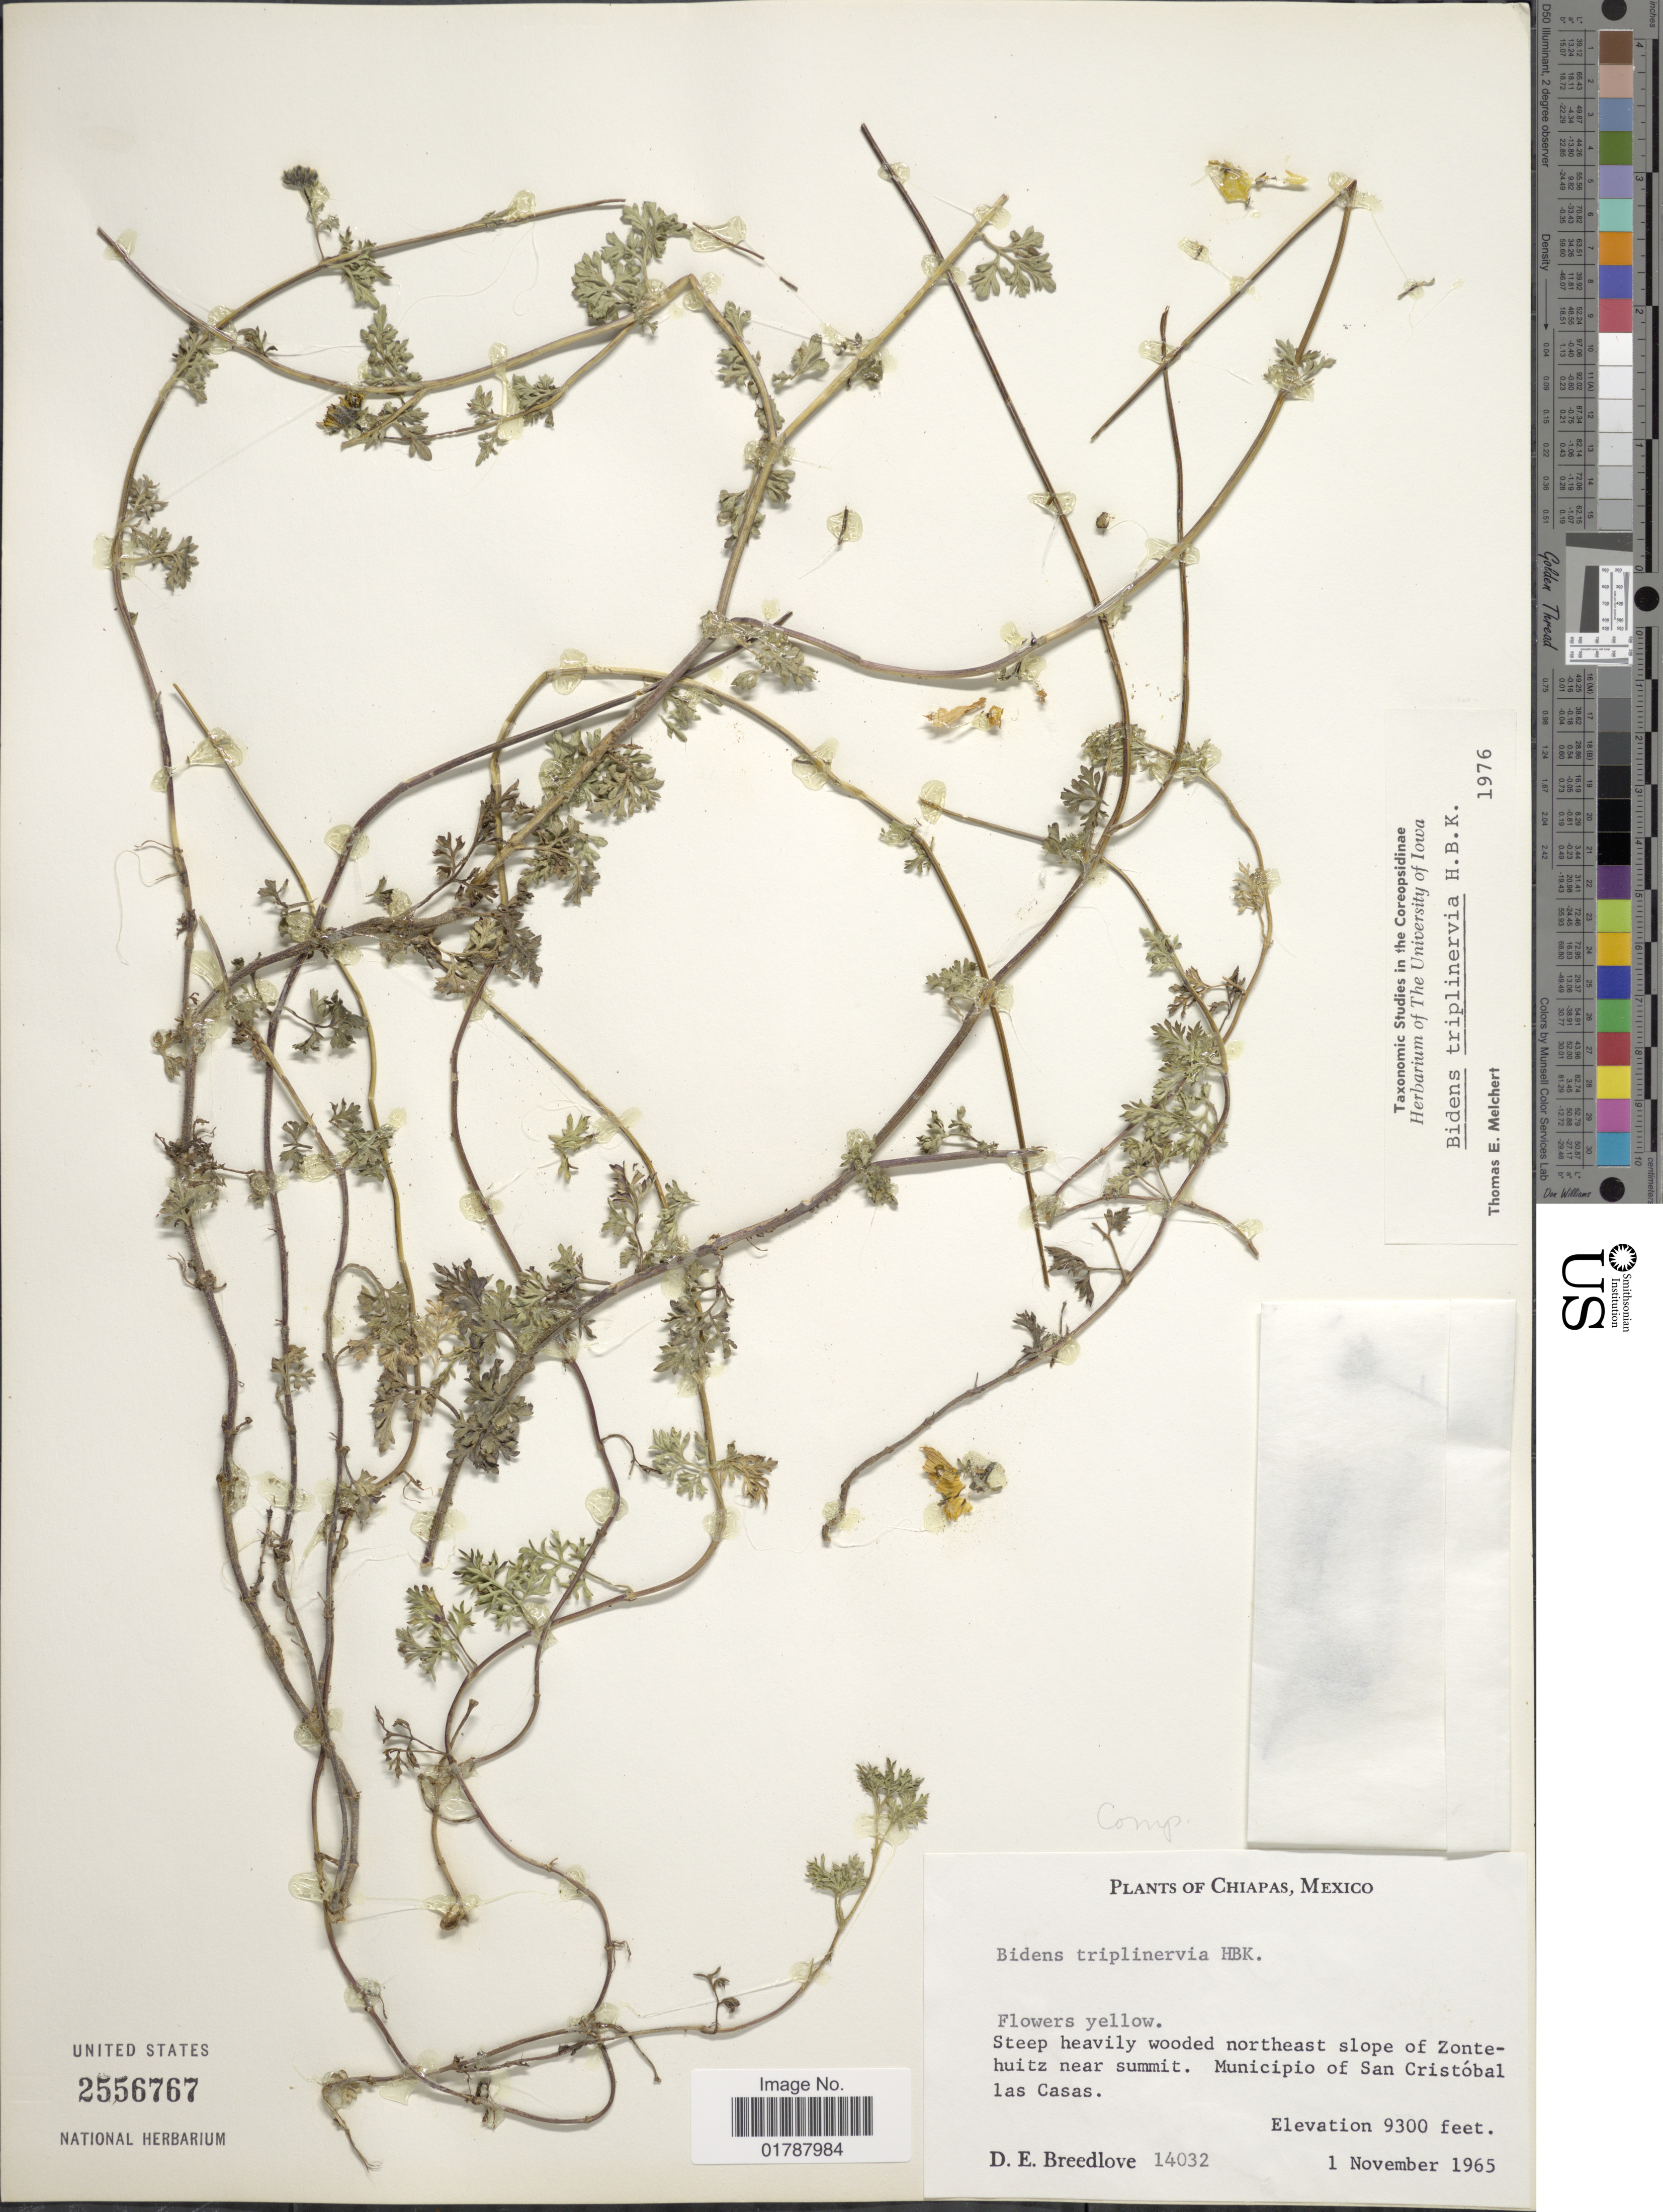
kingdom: Plantae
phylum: Tracheophyta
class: Magnoliopsida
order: Asterales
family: Asteraceae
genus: Bidens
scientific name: Bidens triplinervia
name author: Kunth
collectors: D. E. Breedlove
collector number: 14032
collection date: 1965-11-01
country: Mexico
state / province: Chiapas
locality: Chiapas, Mexico, Steep heavily wooded northeast slope of Zontehuitz near summit, Municipio of San Cristobal las Casas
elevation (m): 2835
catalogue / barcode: US 2556767